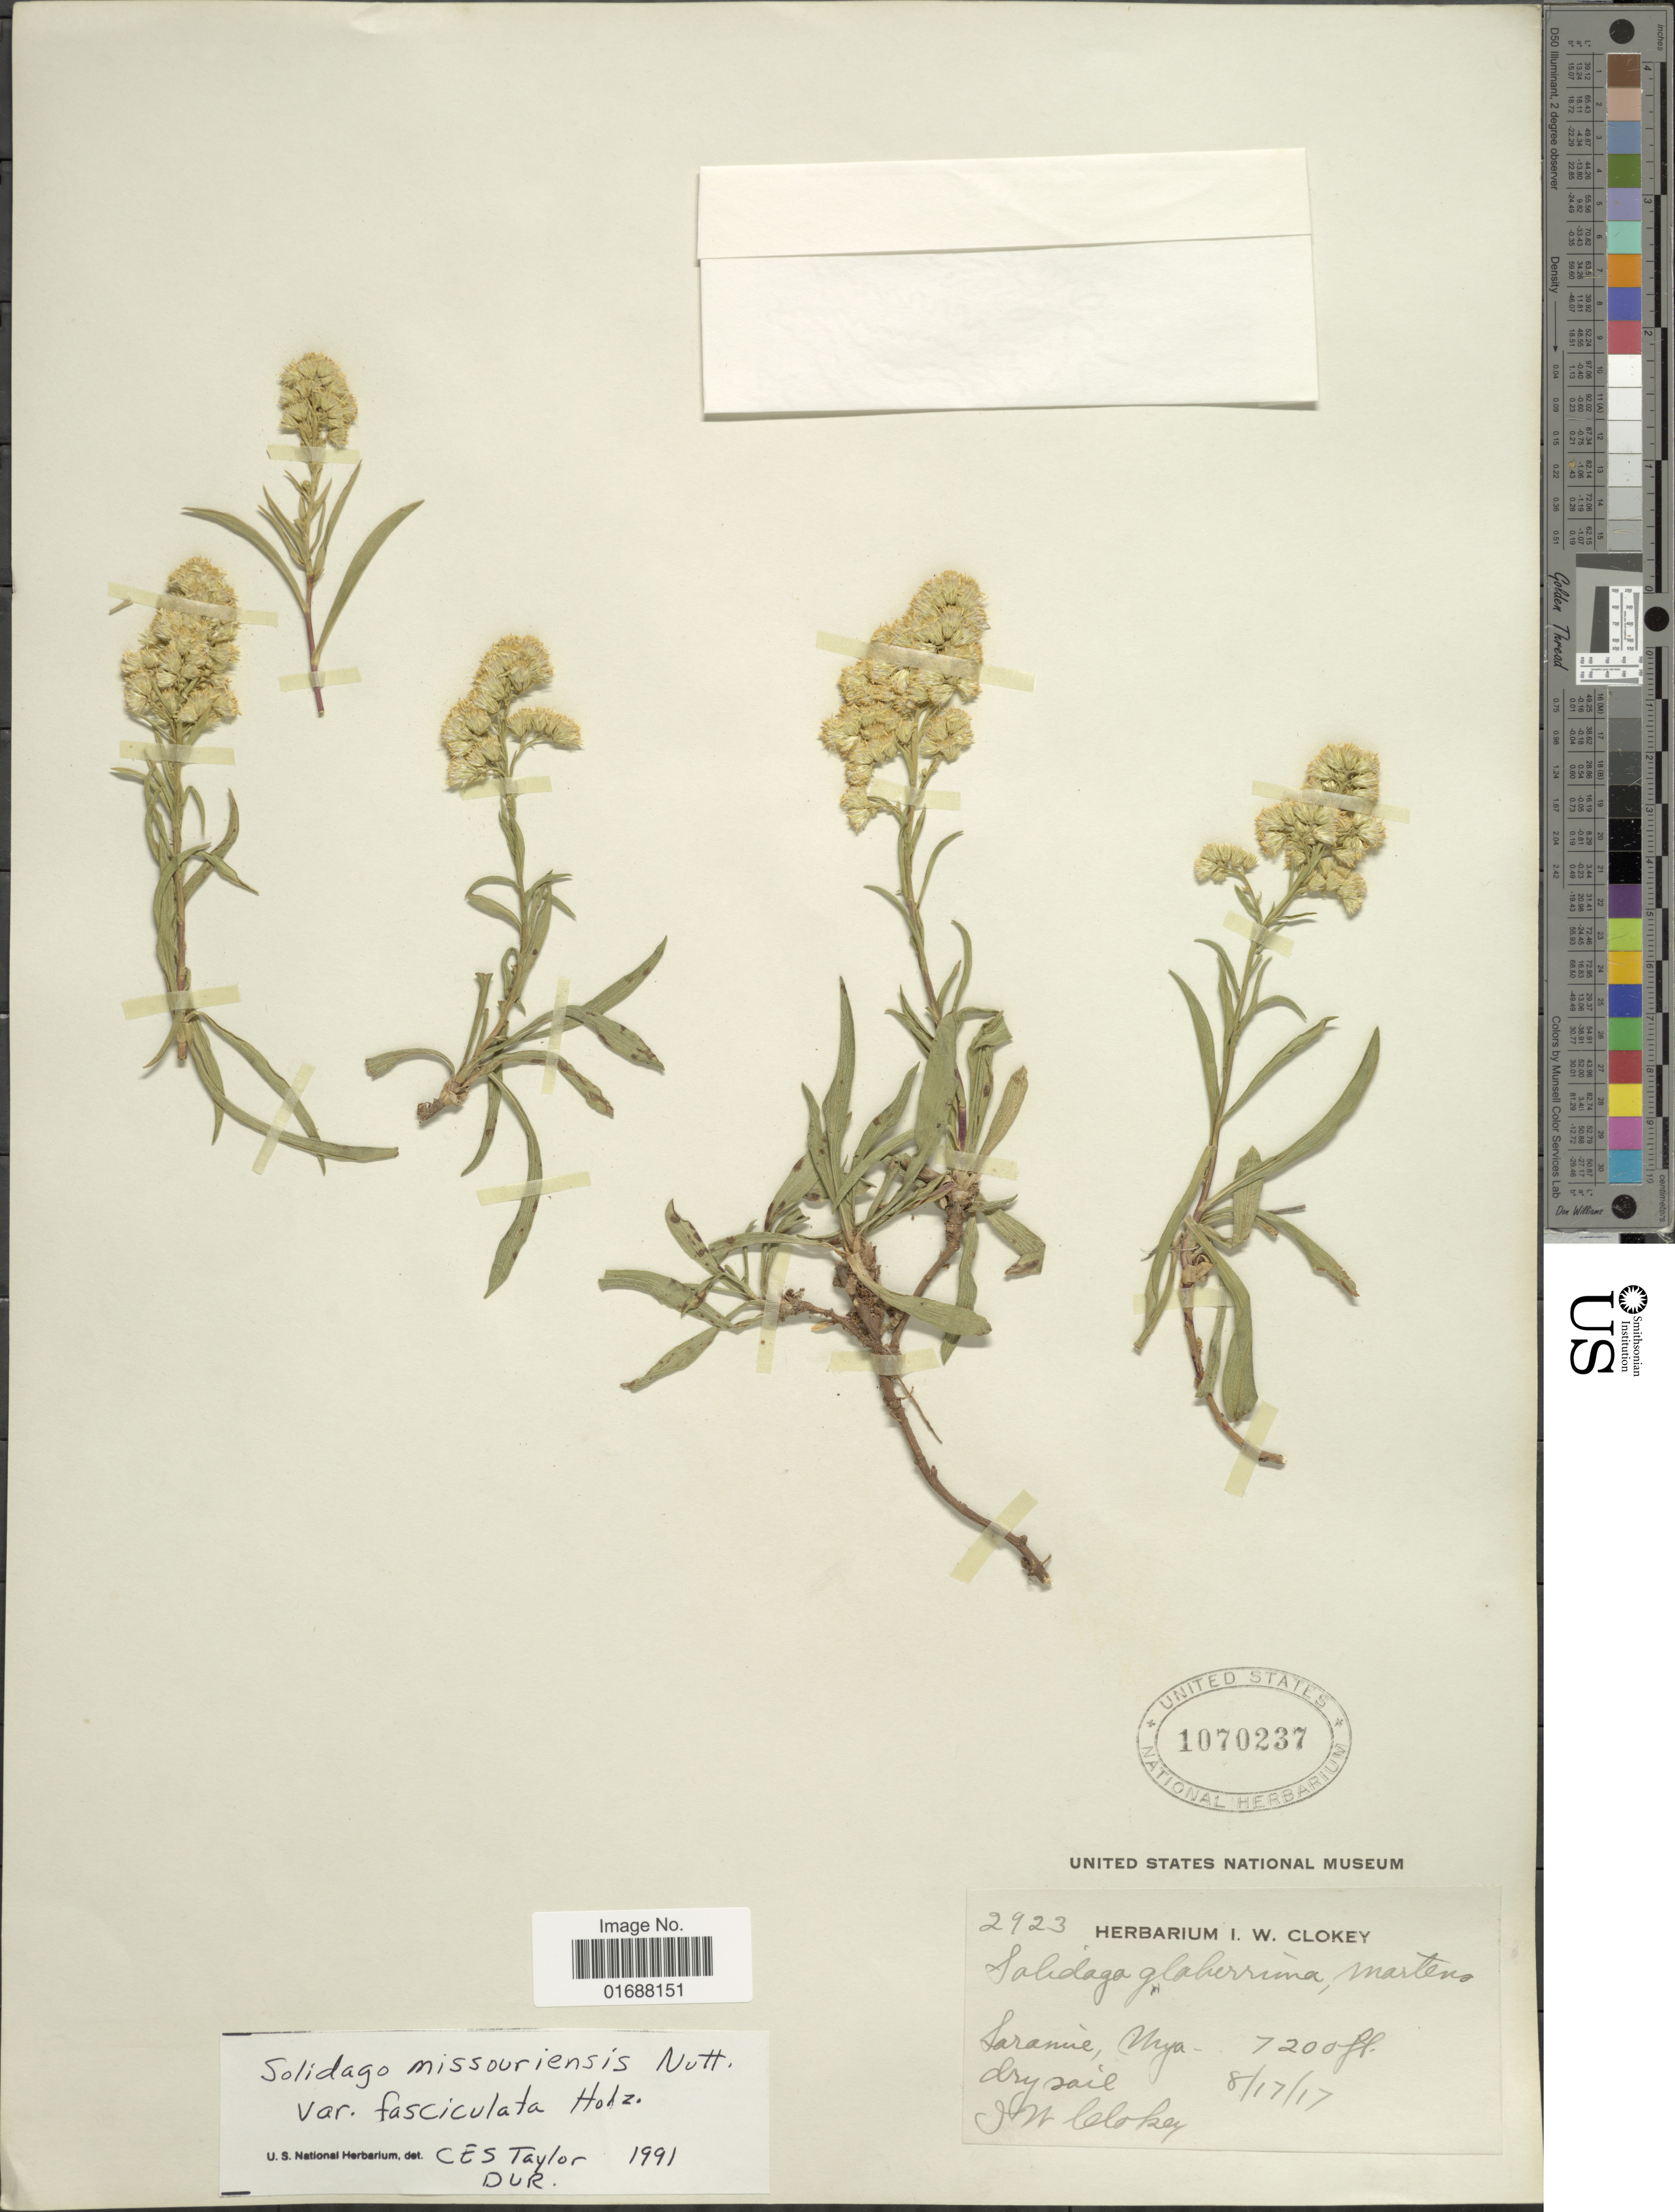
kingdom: Plantae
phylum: Tracheophyta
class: Magnoliopsida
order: Asterales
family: Asteraceae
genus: Solidago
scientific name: Solidago missouriensis var. fasciculata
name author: Holz.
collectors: I. W. Clokey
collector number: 2923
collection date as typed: Transcribed d/m/y: 17/8/17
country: United States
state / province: Wyoming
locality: Laramie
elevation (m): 2195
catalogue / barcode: US 1070237